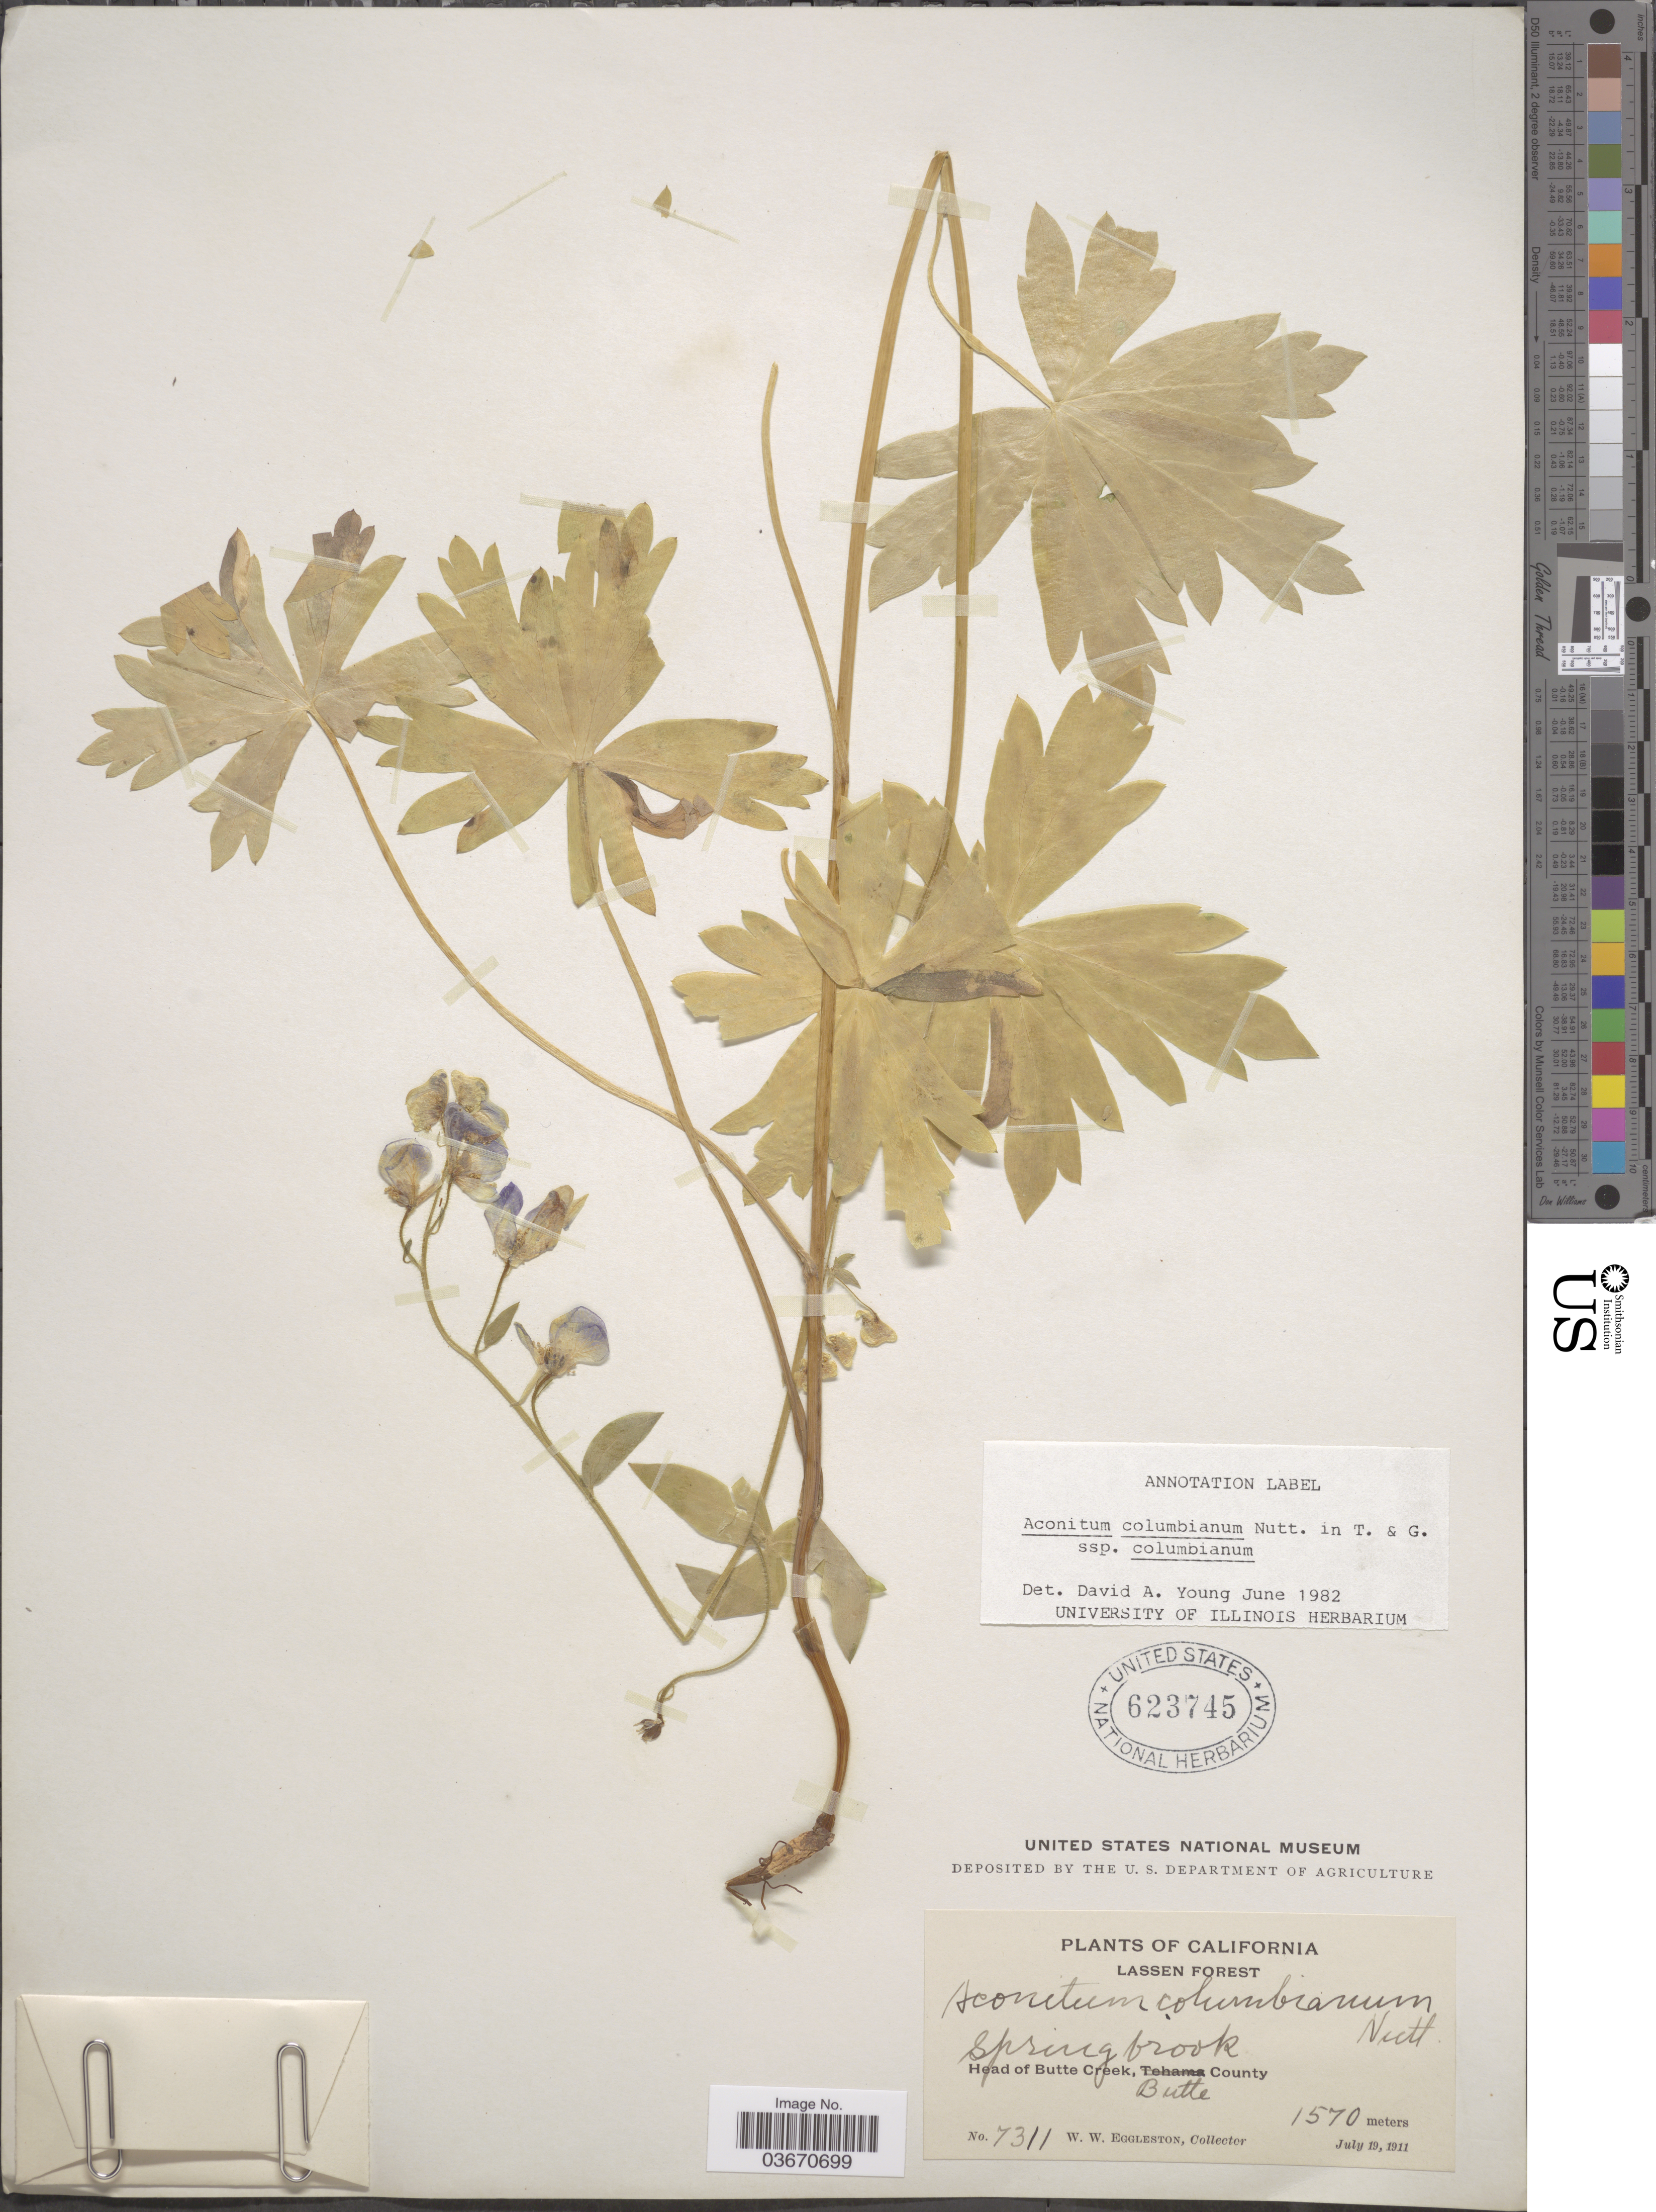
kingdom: Plantae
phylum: Tracheophyta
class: Magnoliopsida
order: Ranunculales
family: Ranunculaceae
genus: Aconitum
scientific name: Aconitum columbianum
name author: Nutt.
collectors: W. W. Eggleston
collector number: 7311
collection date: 1911-07-19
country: United States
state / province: California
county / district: Butte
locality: Lassen Forest. Springbrook. Head of Butte Creek, Butte County.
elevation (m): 1570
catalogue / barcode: US 623745